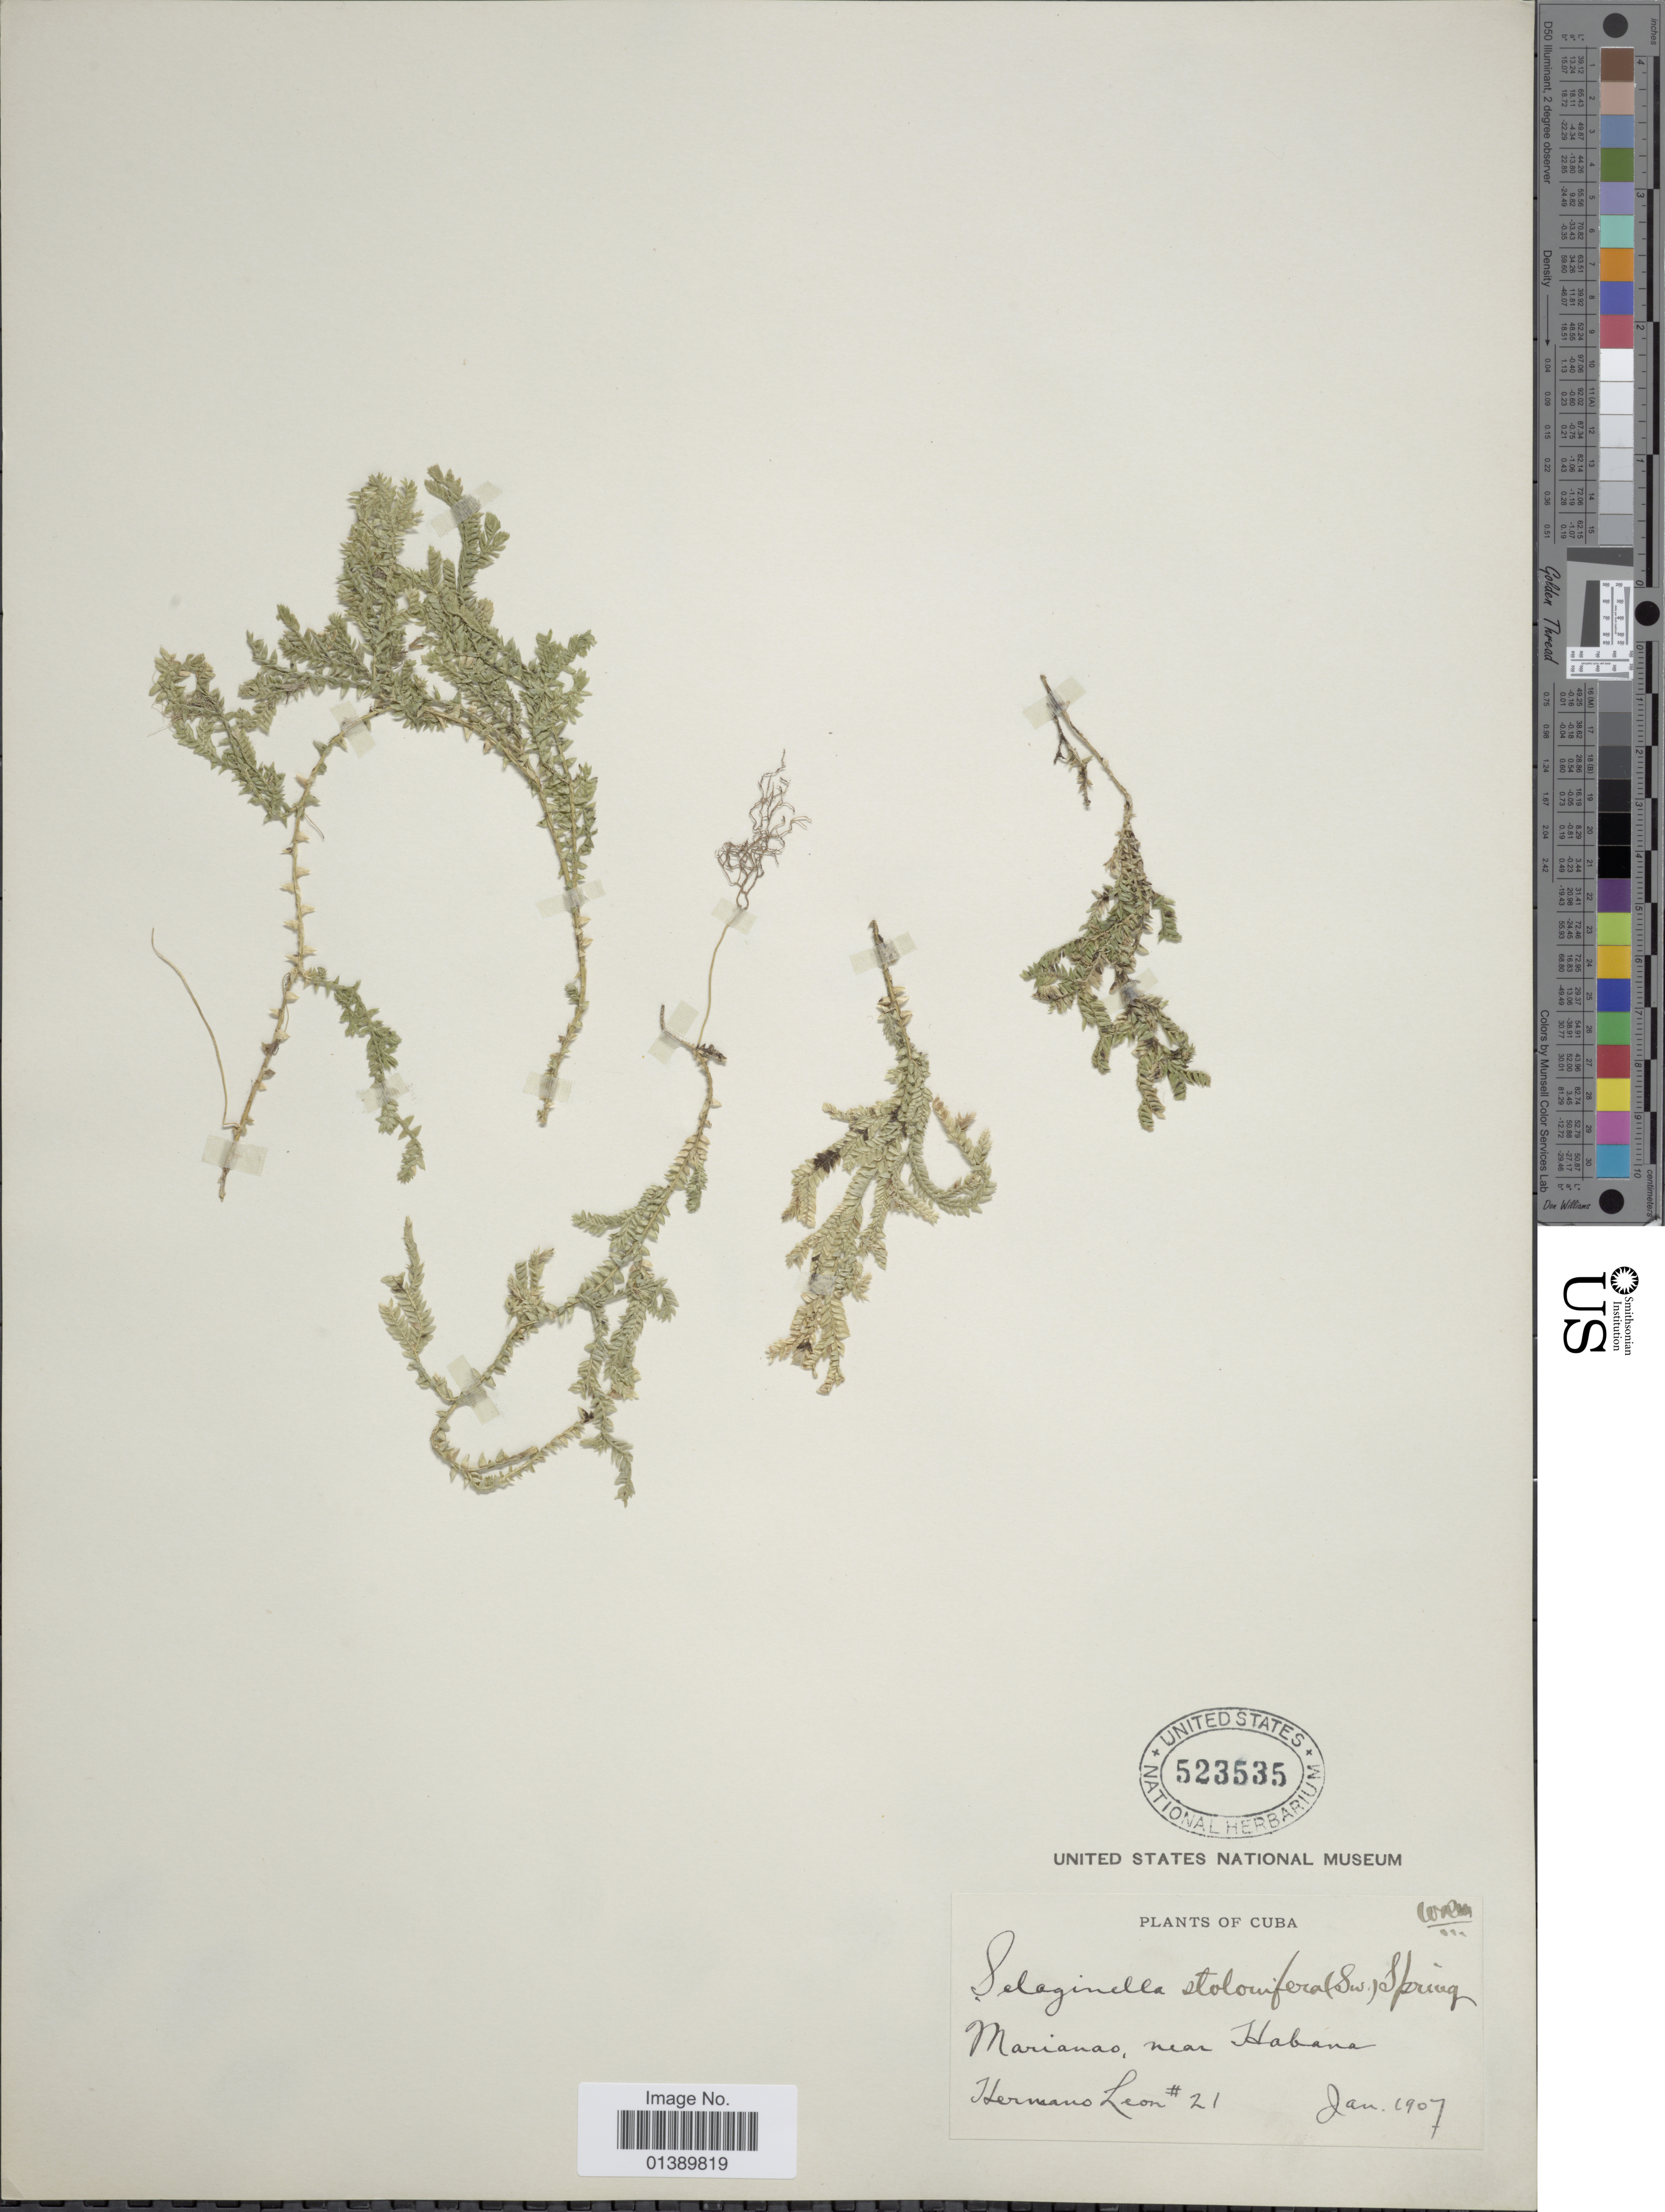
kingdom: Plantae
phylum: Tracheophyta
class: Lycopodiopsida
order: Selaginellales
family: Selaginellaceae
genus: Selaginella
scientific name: Selaginella plumosa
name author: (L.) C. Presl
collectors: Bro. León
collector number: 21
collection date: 1907-01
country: Cuba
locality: Marianao, near Habana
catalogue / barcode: US 523535